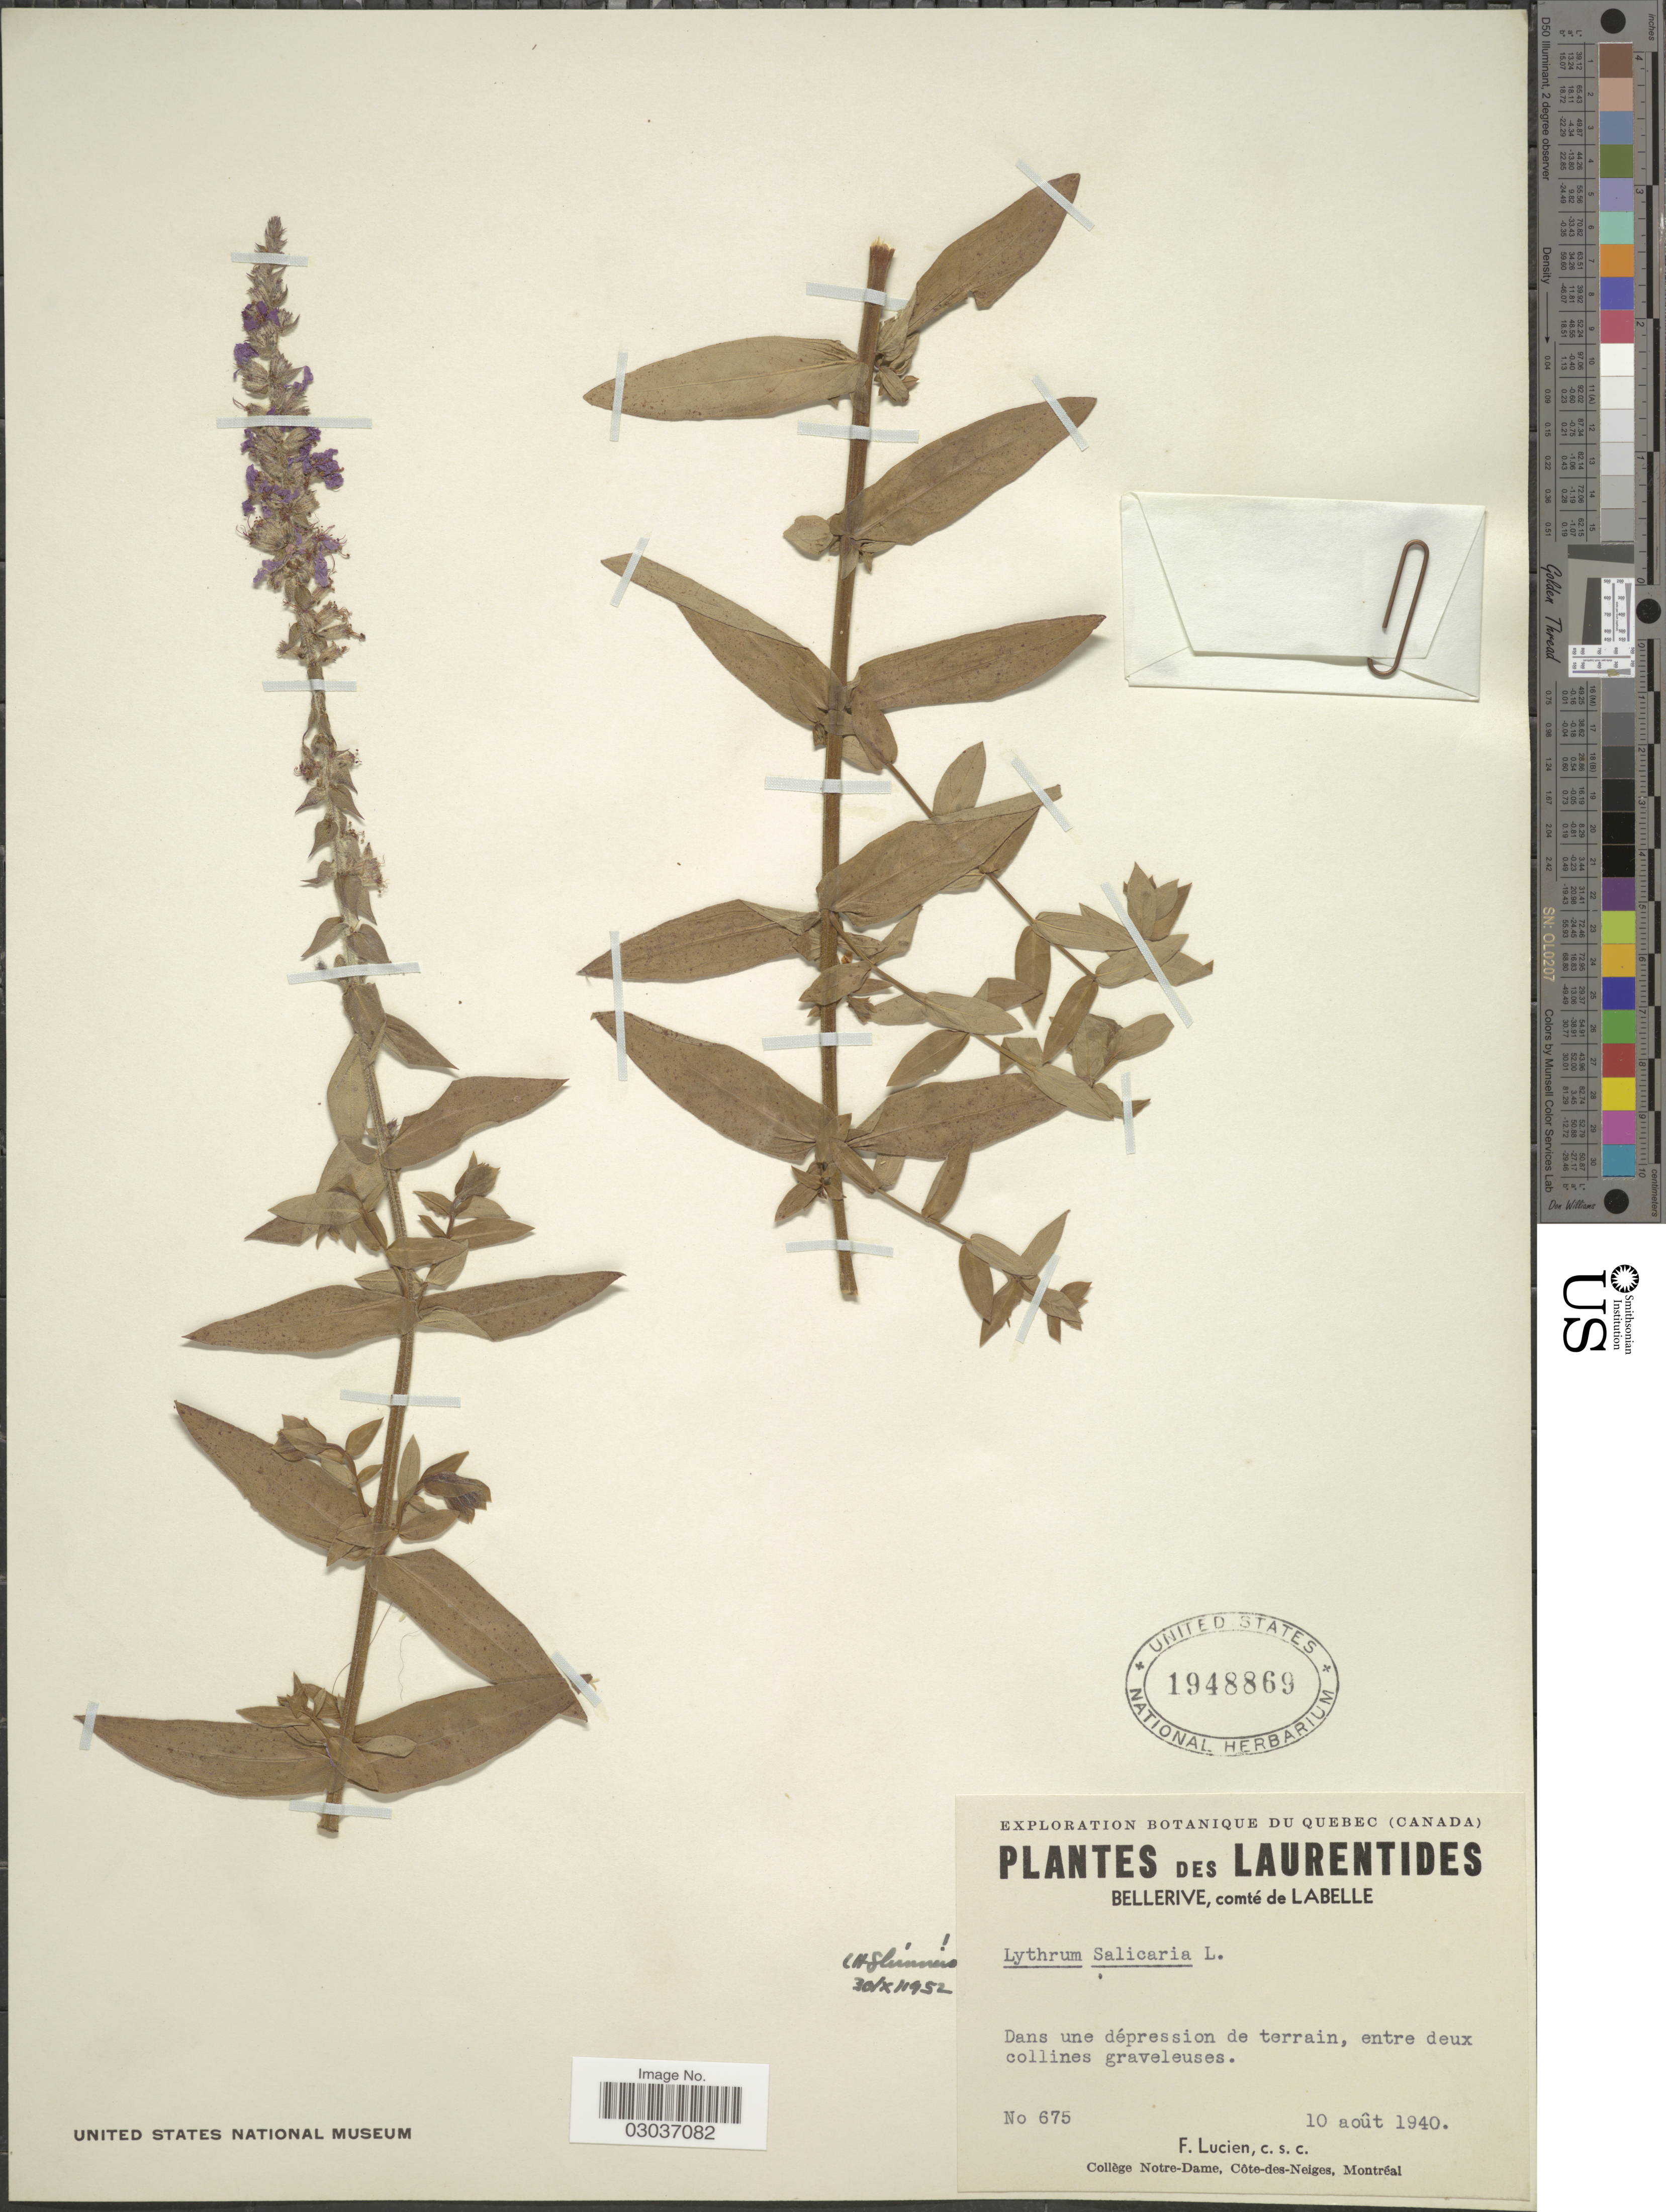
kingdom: Plantae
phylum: Tracheophyta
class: Magnoliopsida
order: Myrtales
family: Lythraceae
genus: Lythrum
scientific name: Lythrum salicaria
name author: L.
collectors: F. Lucien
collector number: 675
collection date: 1940-08-10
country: Canada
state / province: Quebec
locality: Des Laurentides, Bellerive, comté de Labelle, Dans une dépression de terrain, entre deux collines graveleuses.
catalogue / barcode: US 1948869